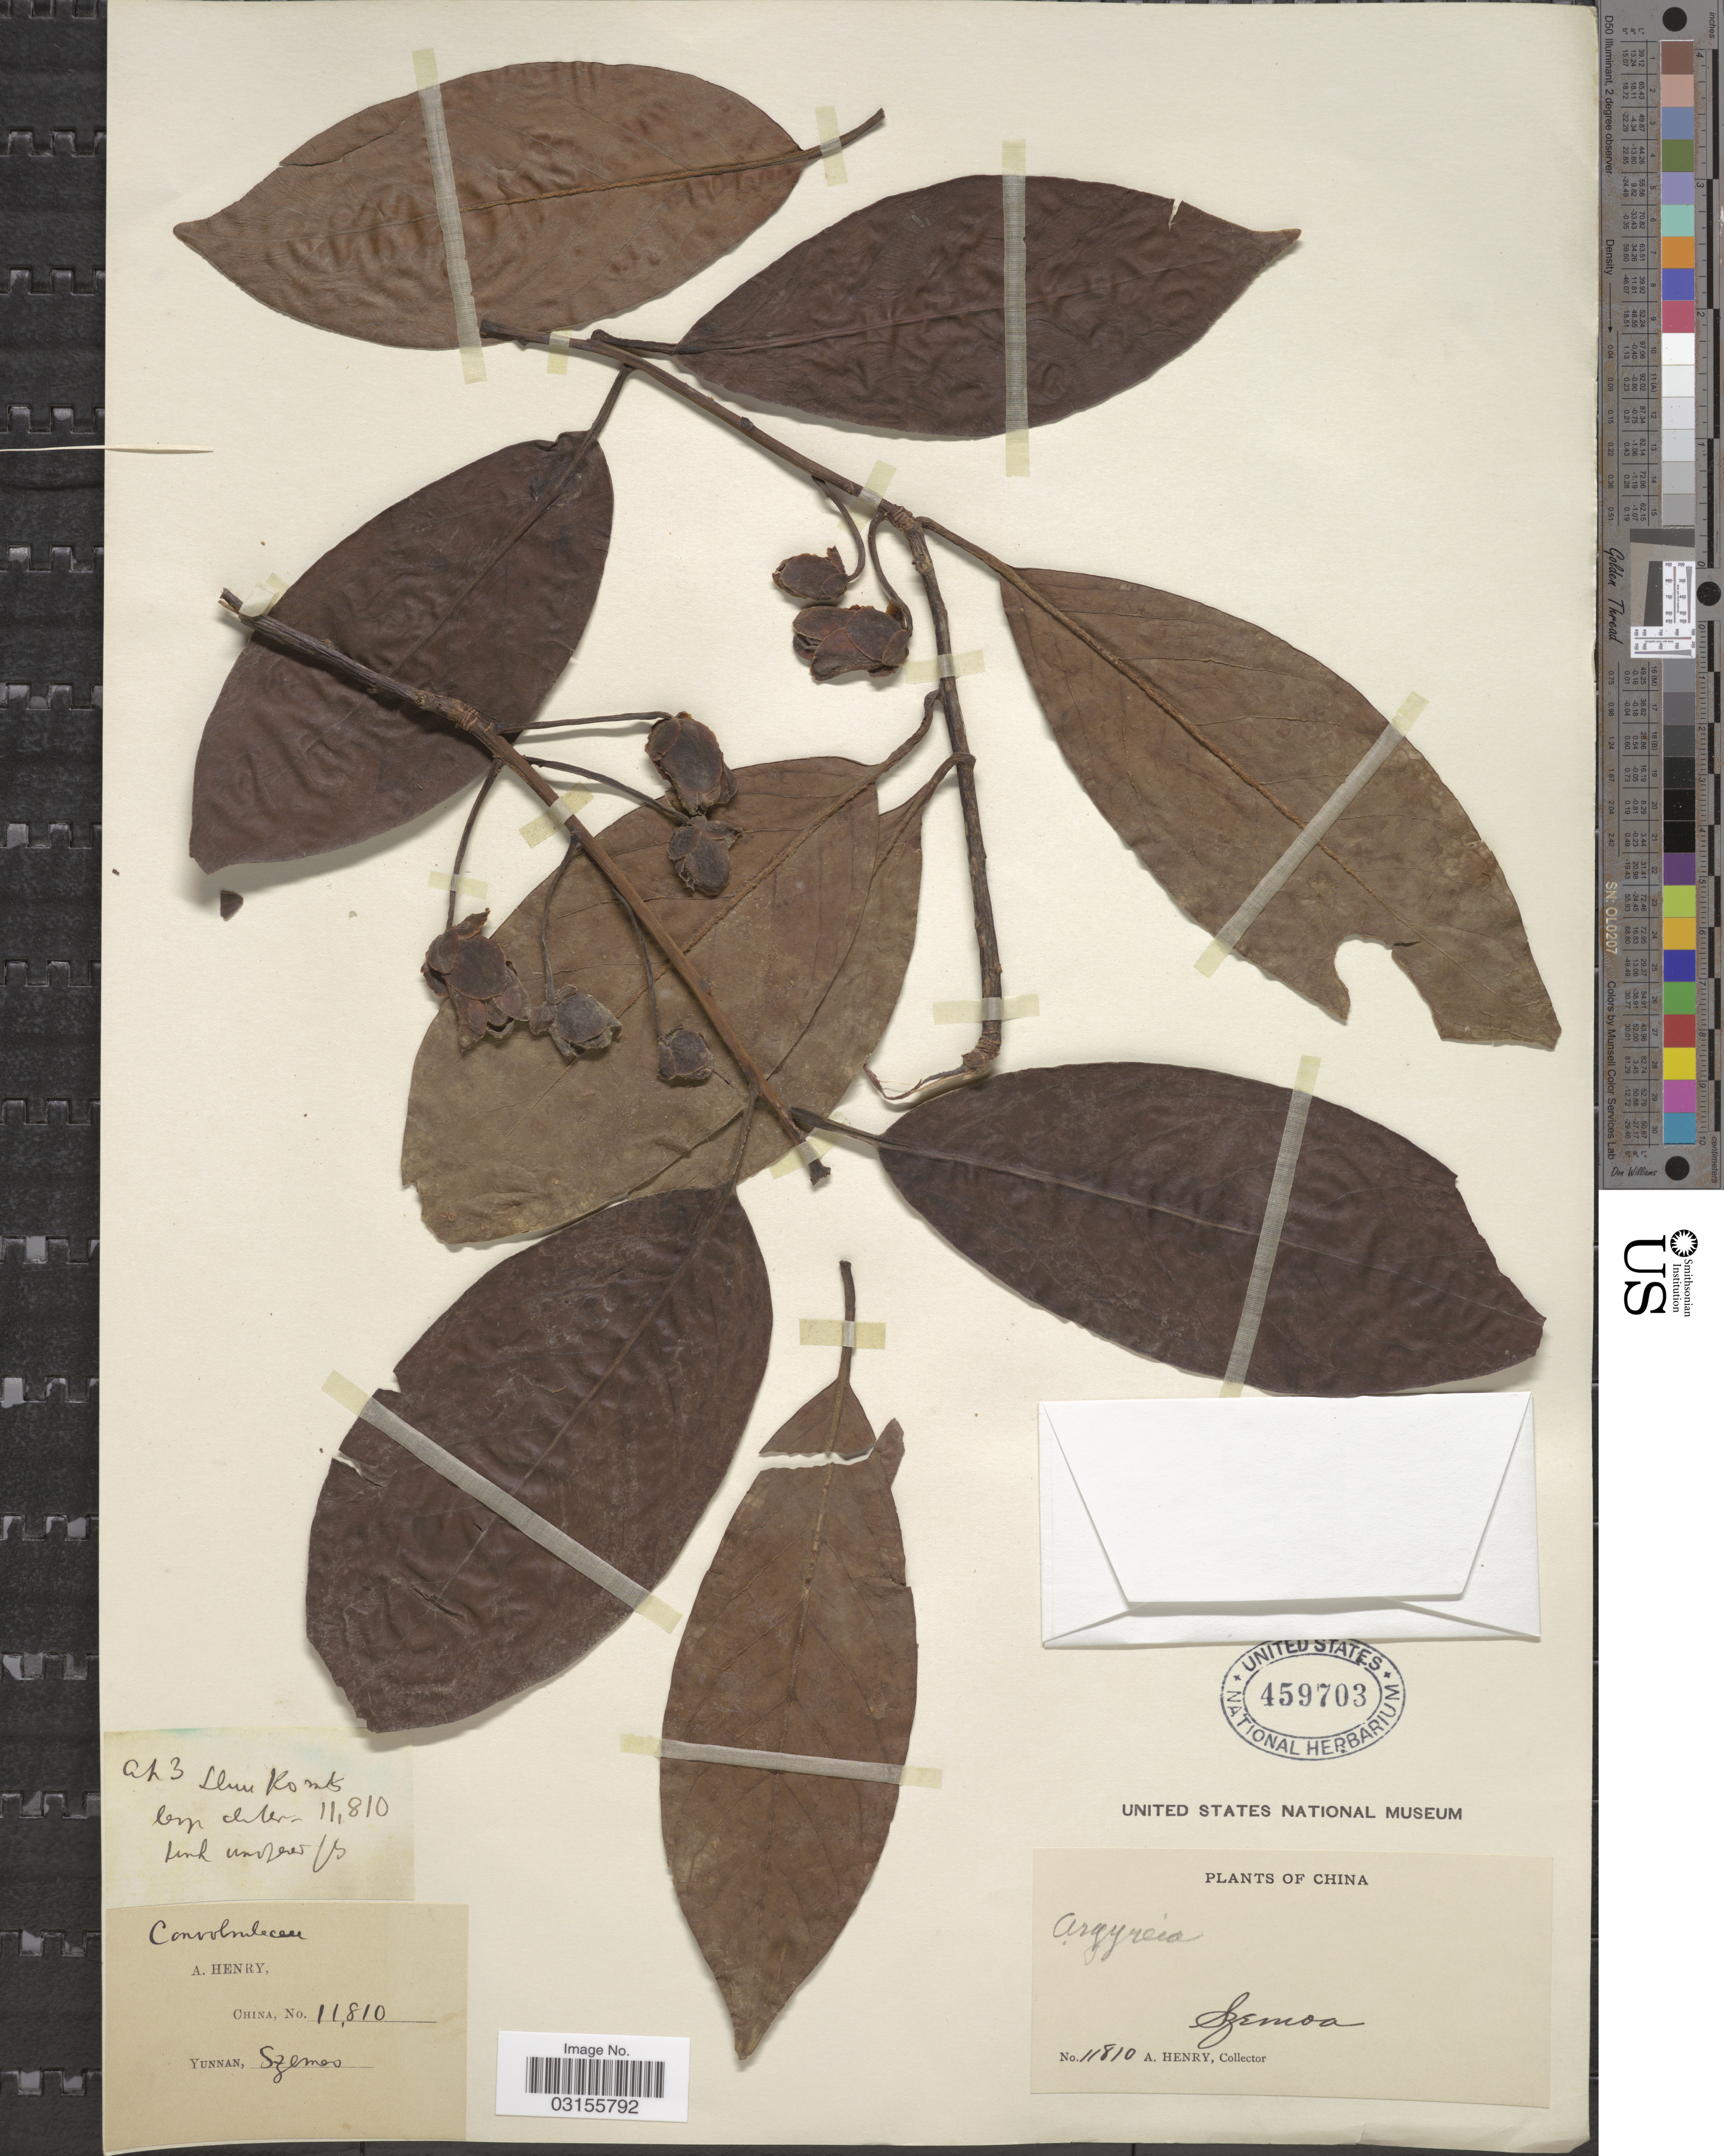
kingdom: Plantae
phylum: Tracheophyta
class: Magnoliopsida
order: Solanales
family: Convolvulaceae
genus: Argyreia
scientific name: Argyreia sp.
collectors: A. Henry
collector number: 11810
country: China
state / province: Yunnan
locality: Szemao. [illegible text].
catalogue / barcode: US 459703